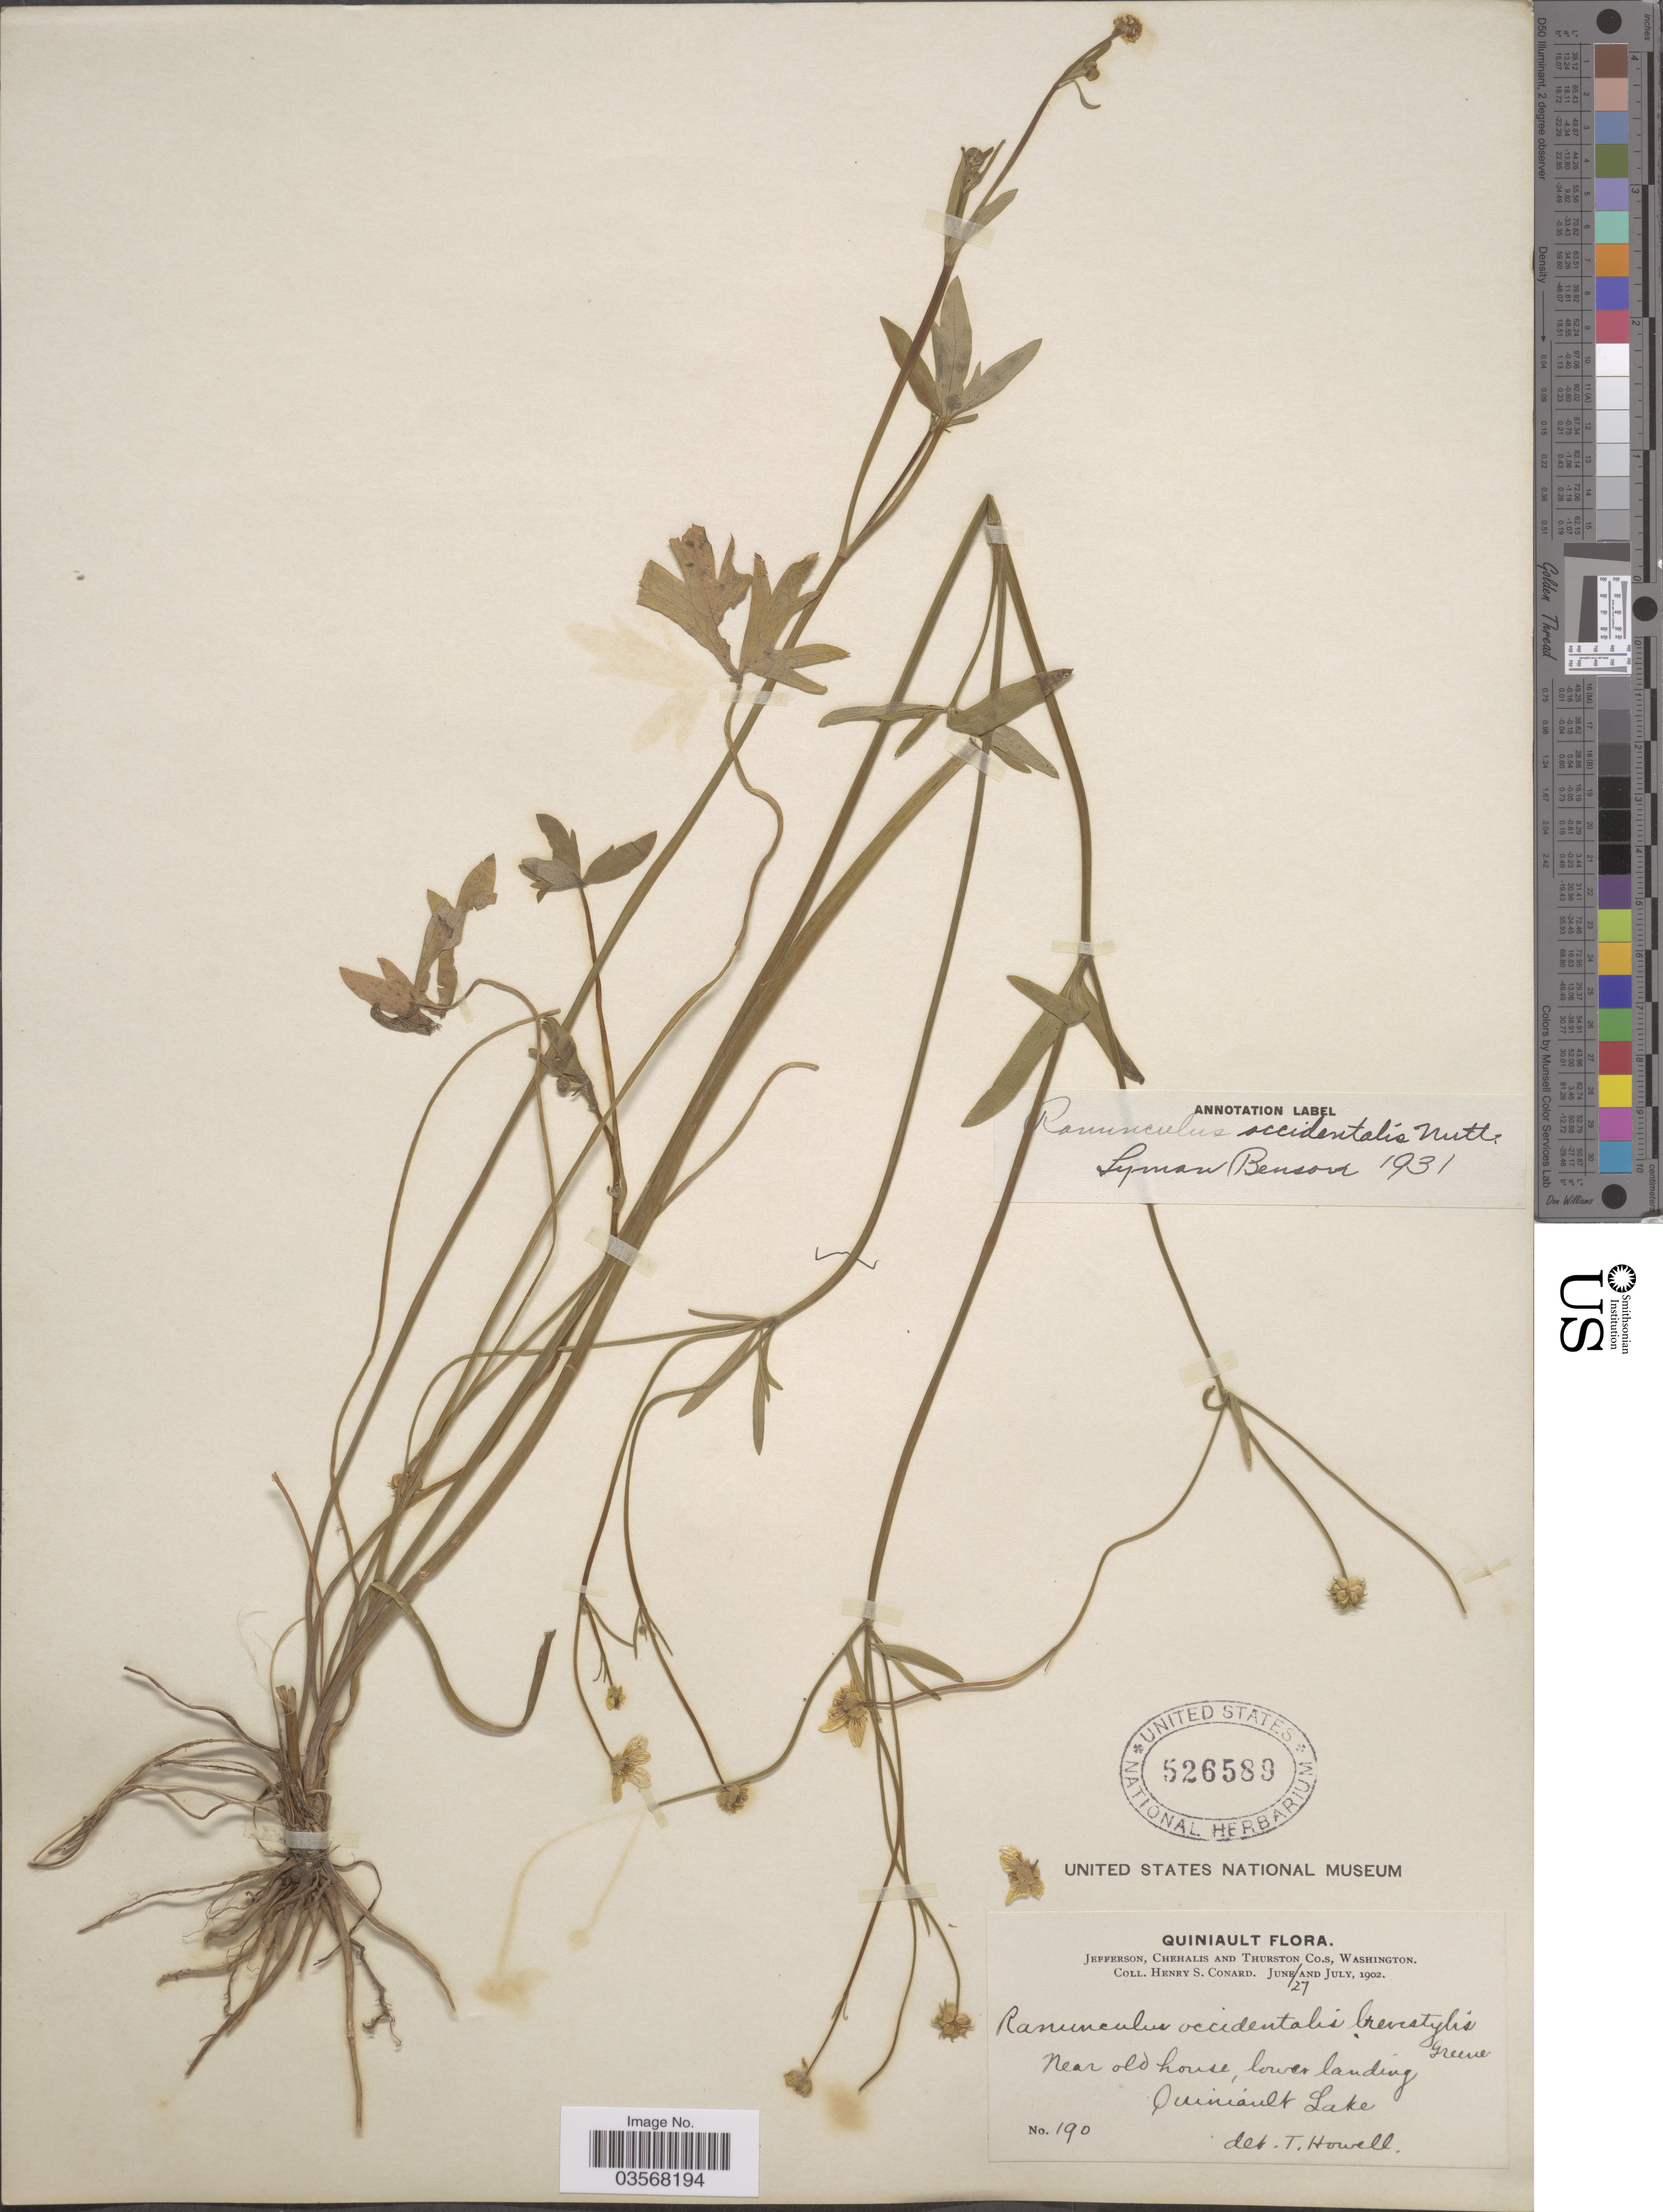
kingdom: Plantae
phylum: Tracheophyta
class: Magnoliopsida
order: Ranunculales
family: Ranunculaceae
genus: Ranunculus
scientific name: Ranunculus occidentalis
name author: Nutt.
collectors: H. S. Conard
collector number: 190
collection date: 1902-06-27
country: United States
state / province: Washington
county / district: Thurston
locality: Quiniault. Jefferson, Chehalis and Thurston Co.s. Near old house, lower landing Quiniault Lake.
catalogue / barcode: US 526589